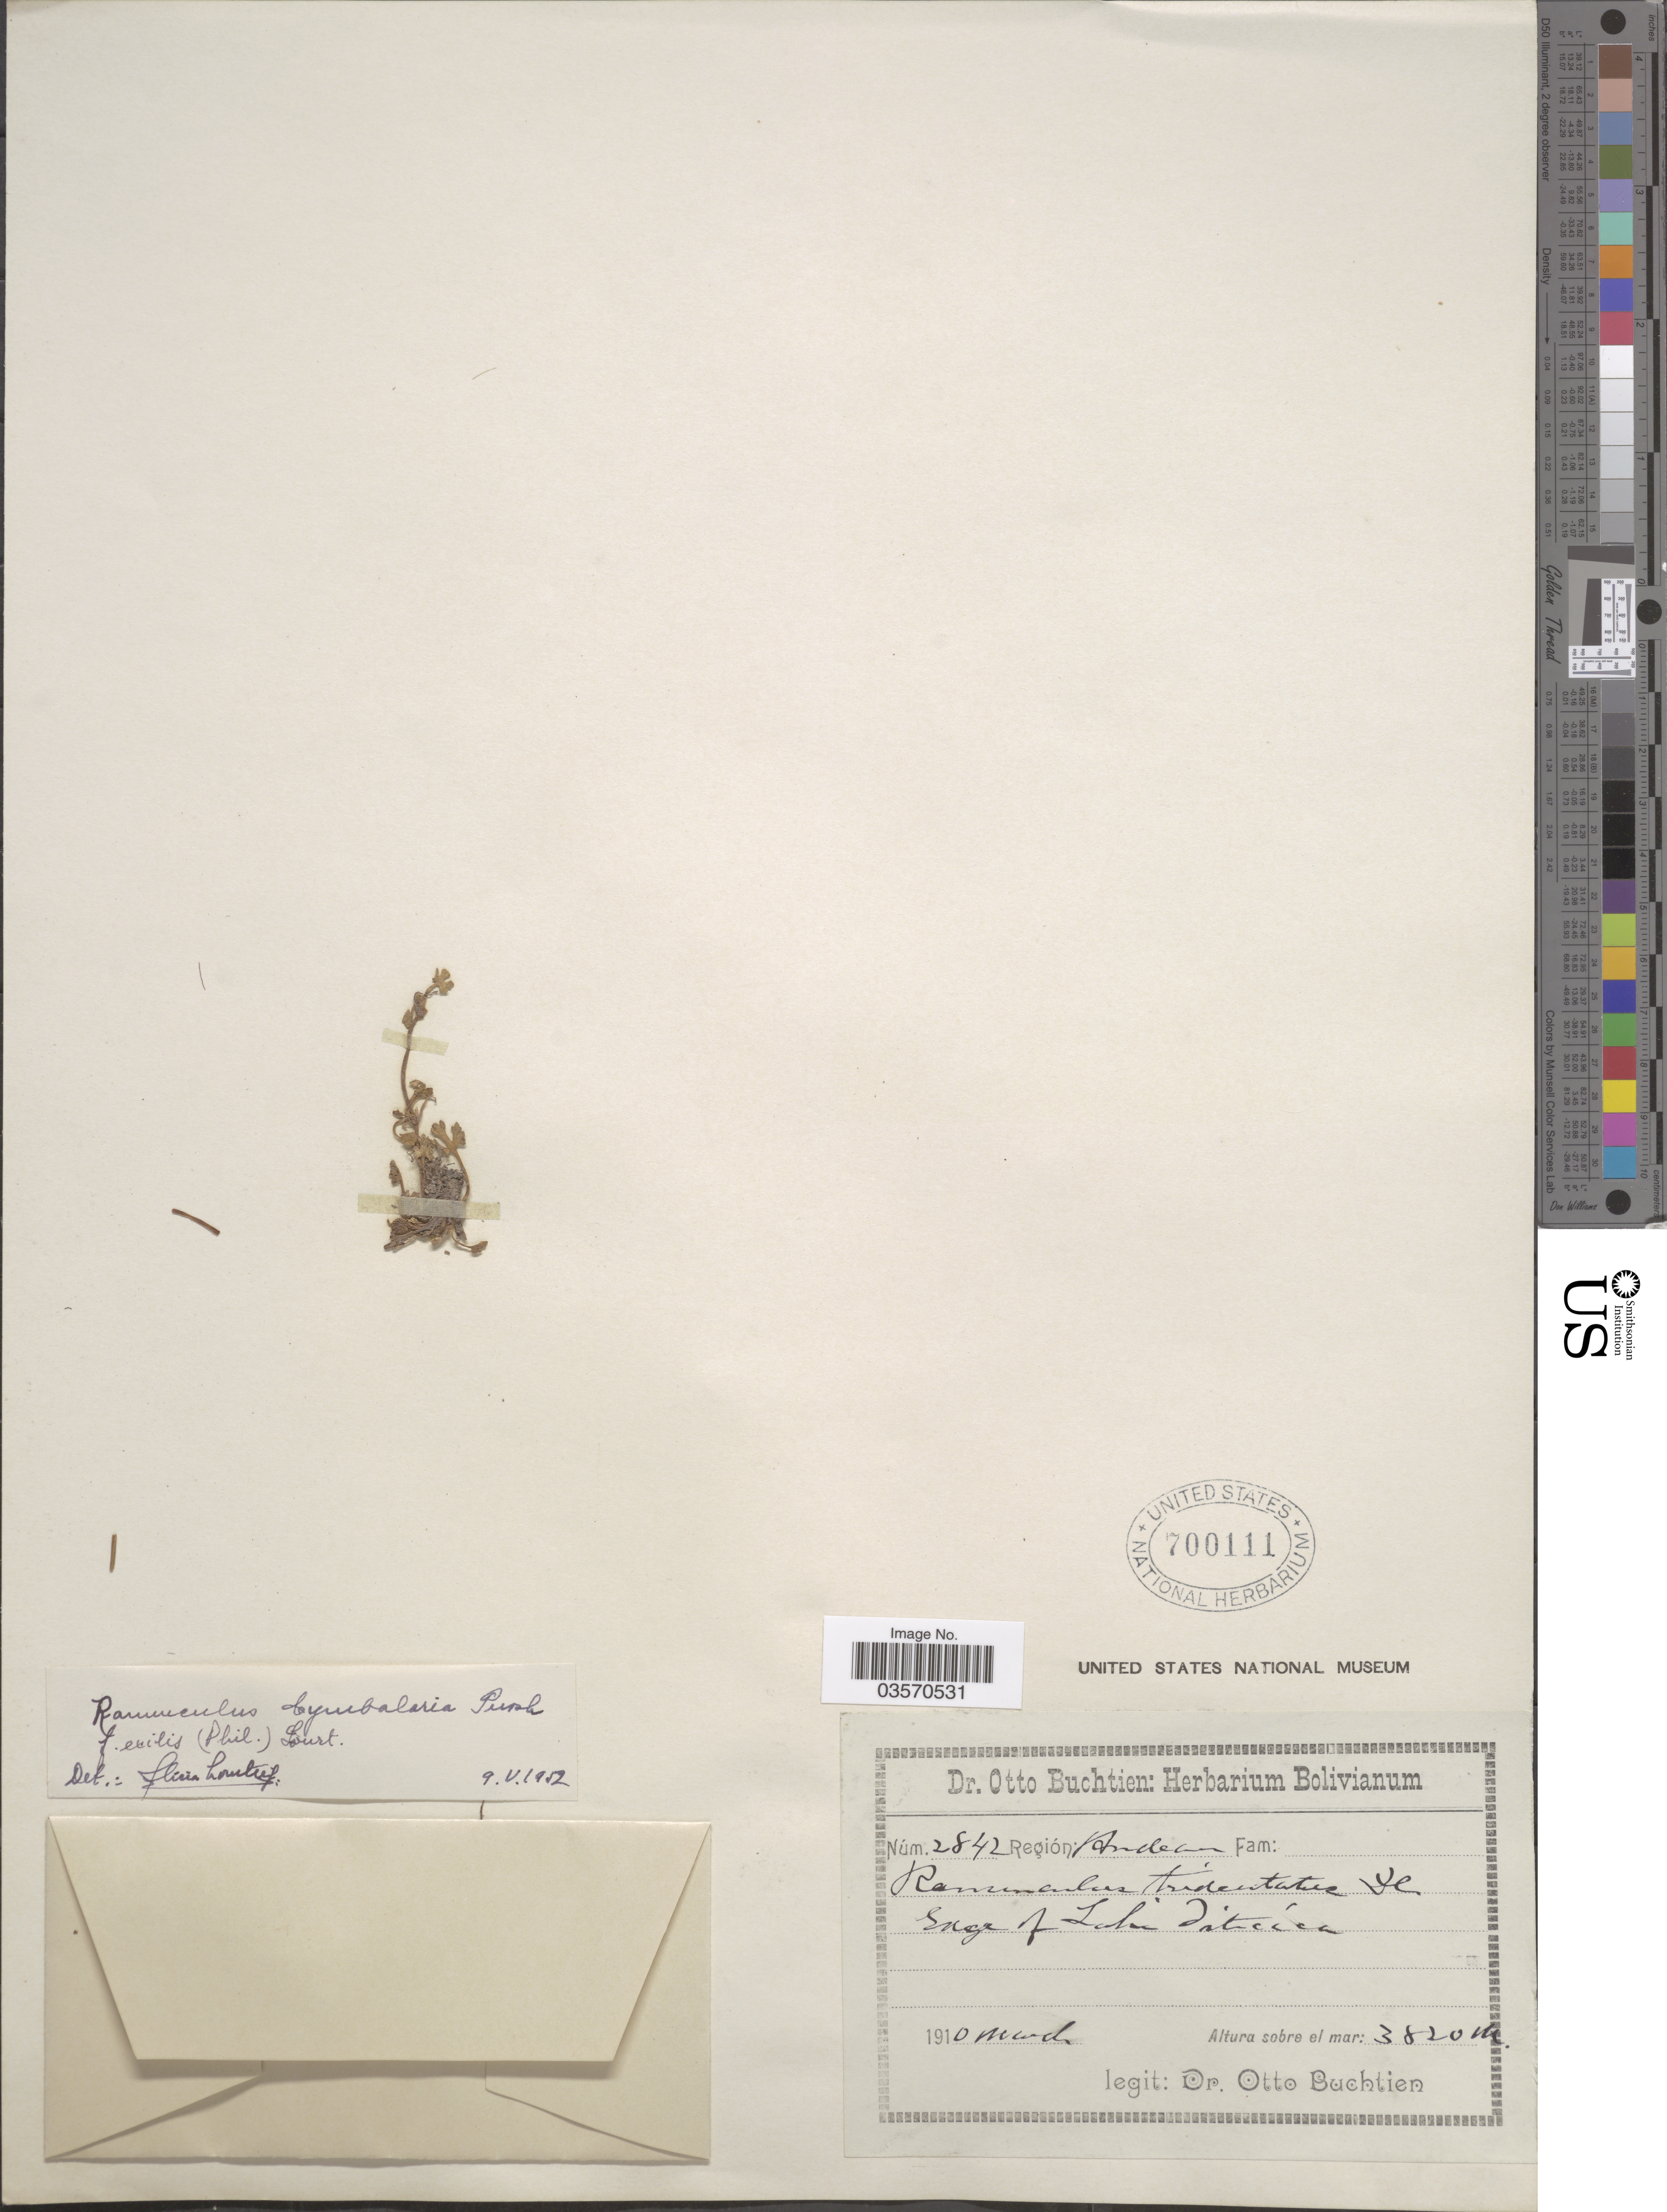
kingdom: Plantae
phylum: Tracheophyta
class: Magnoliopsida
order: Ranunculales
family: Ranunculaceae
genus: Halerpestes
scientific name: Halerpestes cymbalaria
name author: (Pursh) Greene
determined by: Strong, M. T., (US), Smithsonian Institution - National Museum of Natural History (UNITED STATES)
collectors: O. Buchtien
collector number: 2842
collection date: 1910-03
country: Bolivia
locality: Región Andean. Edge of Lake Titicaca.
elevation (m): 3820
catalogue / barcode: US 700111